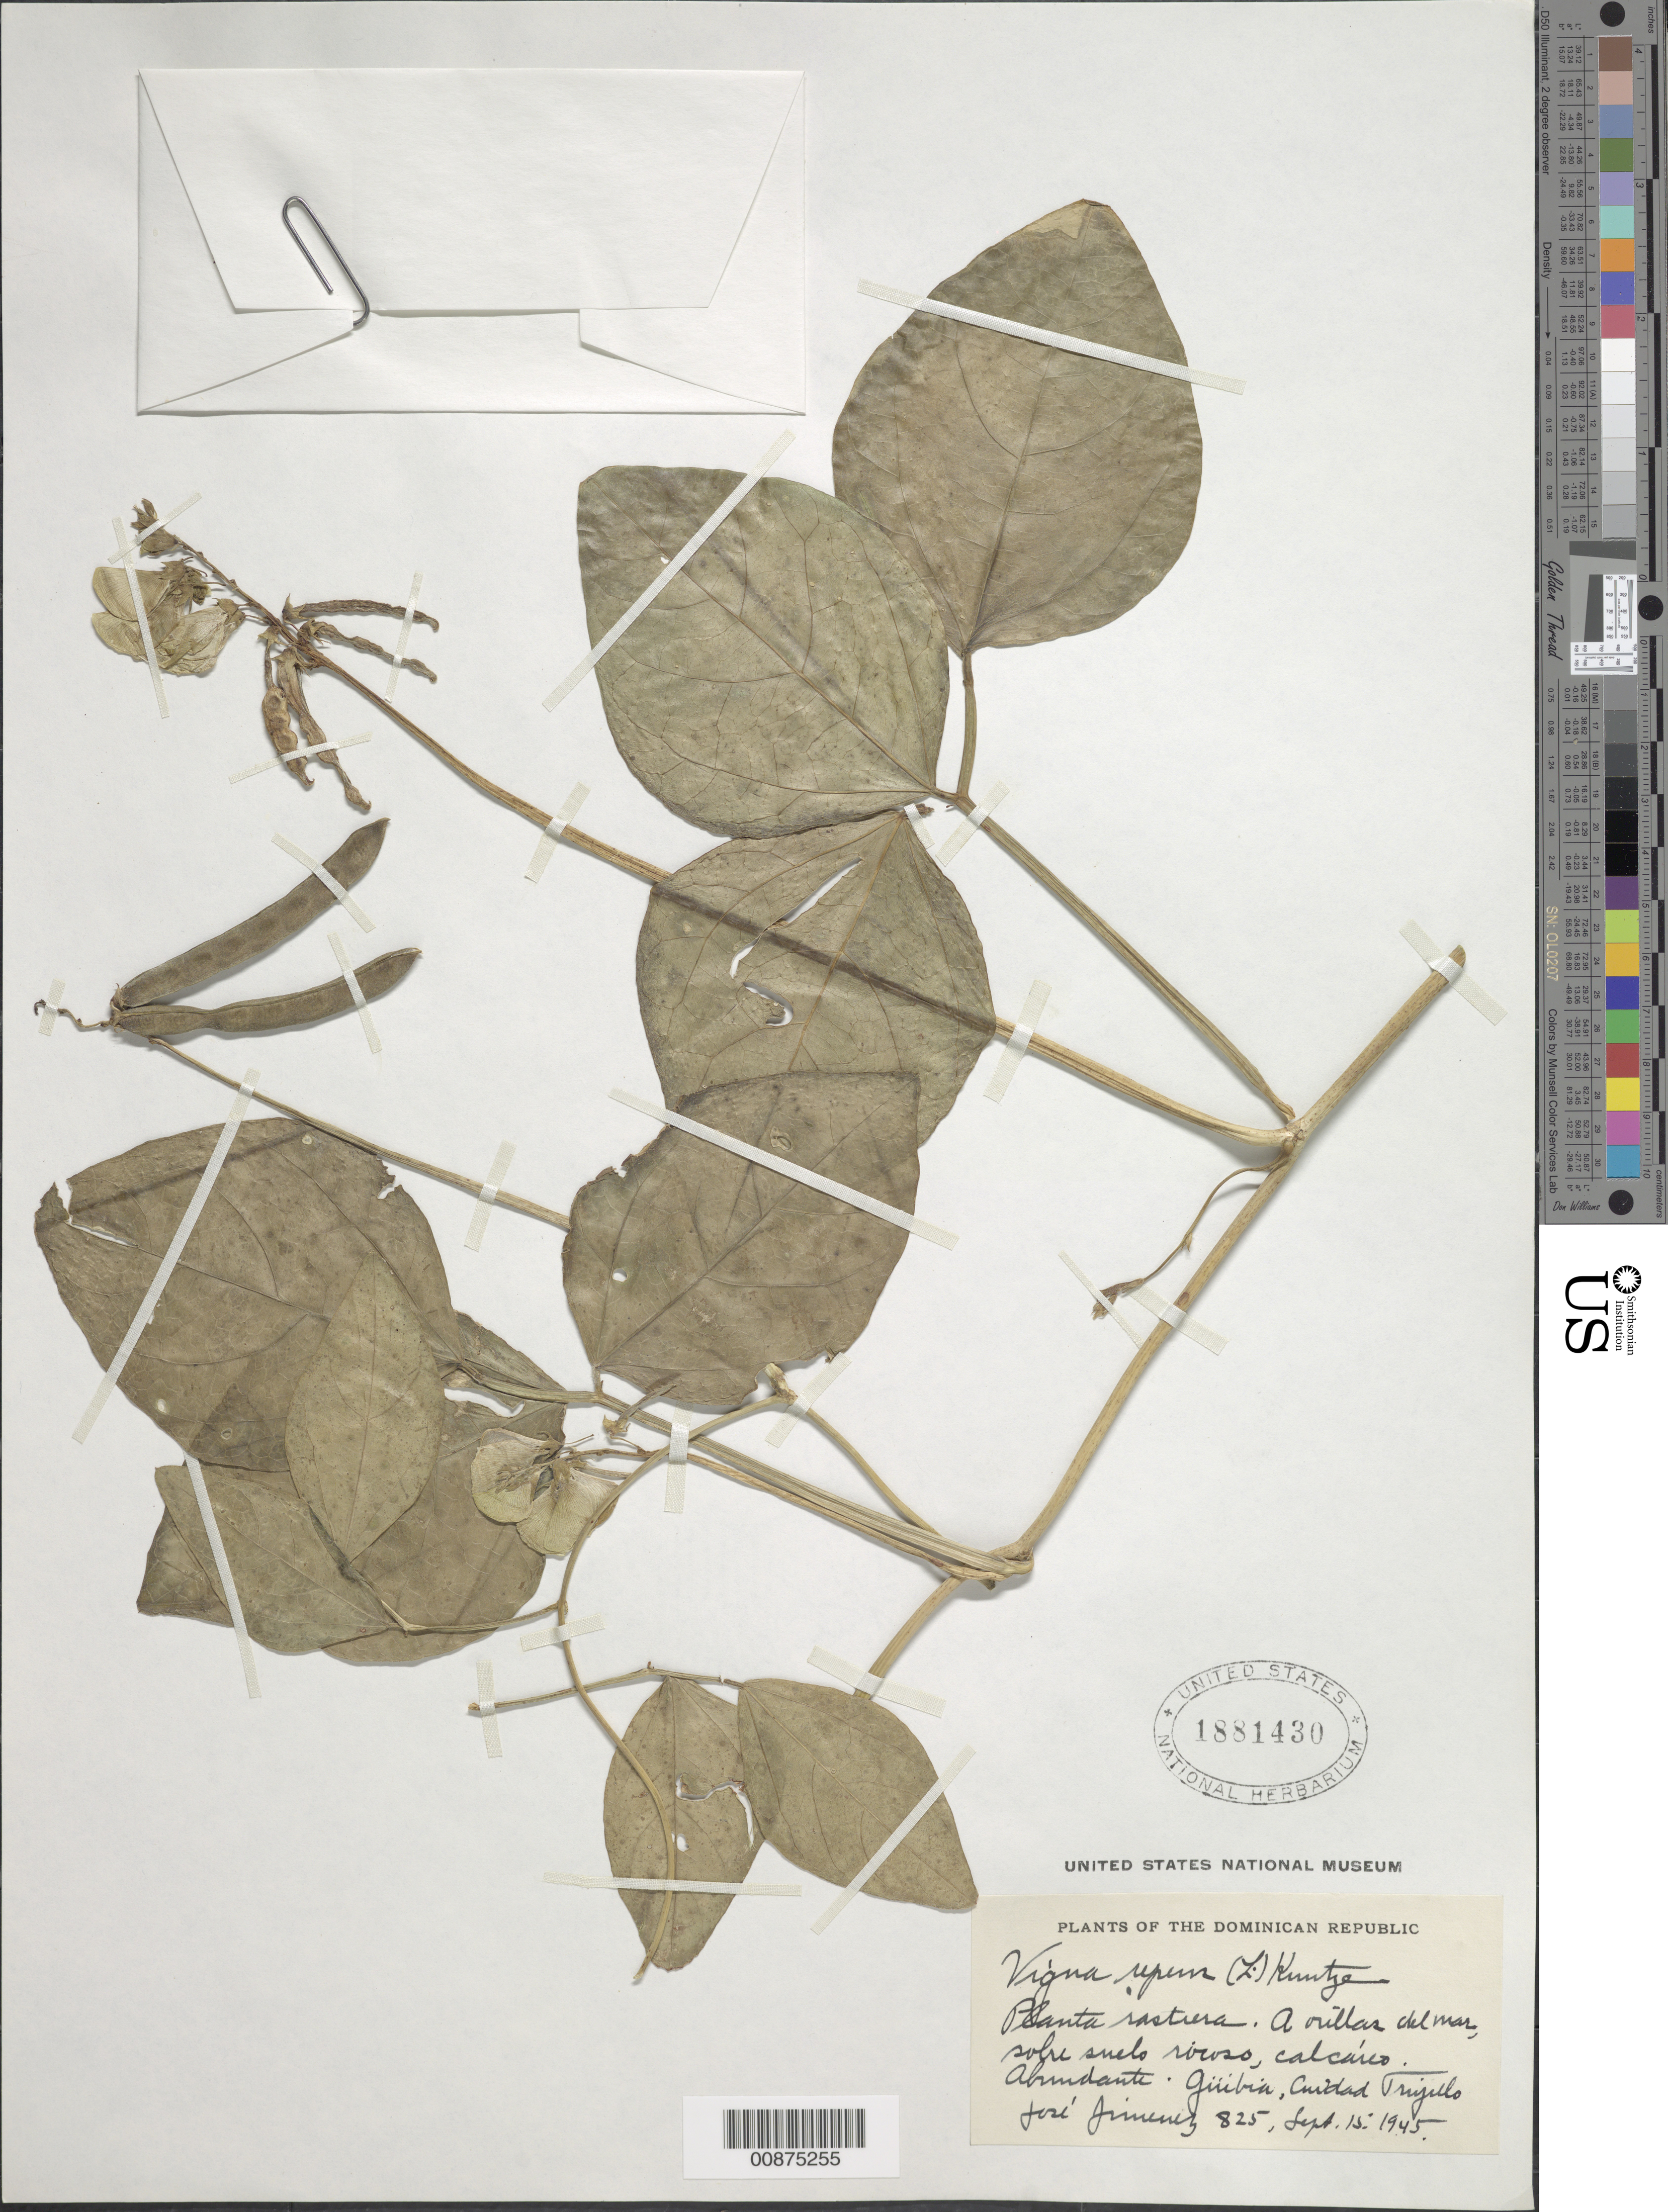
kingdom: Plantae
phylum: Tracheophyta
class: Magnoliopsida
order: Fabales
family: Fabaceae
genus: Vigna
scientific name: Vigna luteola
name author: (Jacq.) Benth.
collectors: J. J. Jiménez Almonte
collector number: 825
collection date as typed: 15 Sep 1945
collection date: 1945-09-15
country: Dominican Republic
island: Hispaniola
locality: Güibia, Ciudad Trujillo.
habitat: A orillas del mar, sobre suelo rocoso, calcáreo.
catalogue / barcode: US 1881430